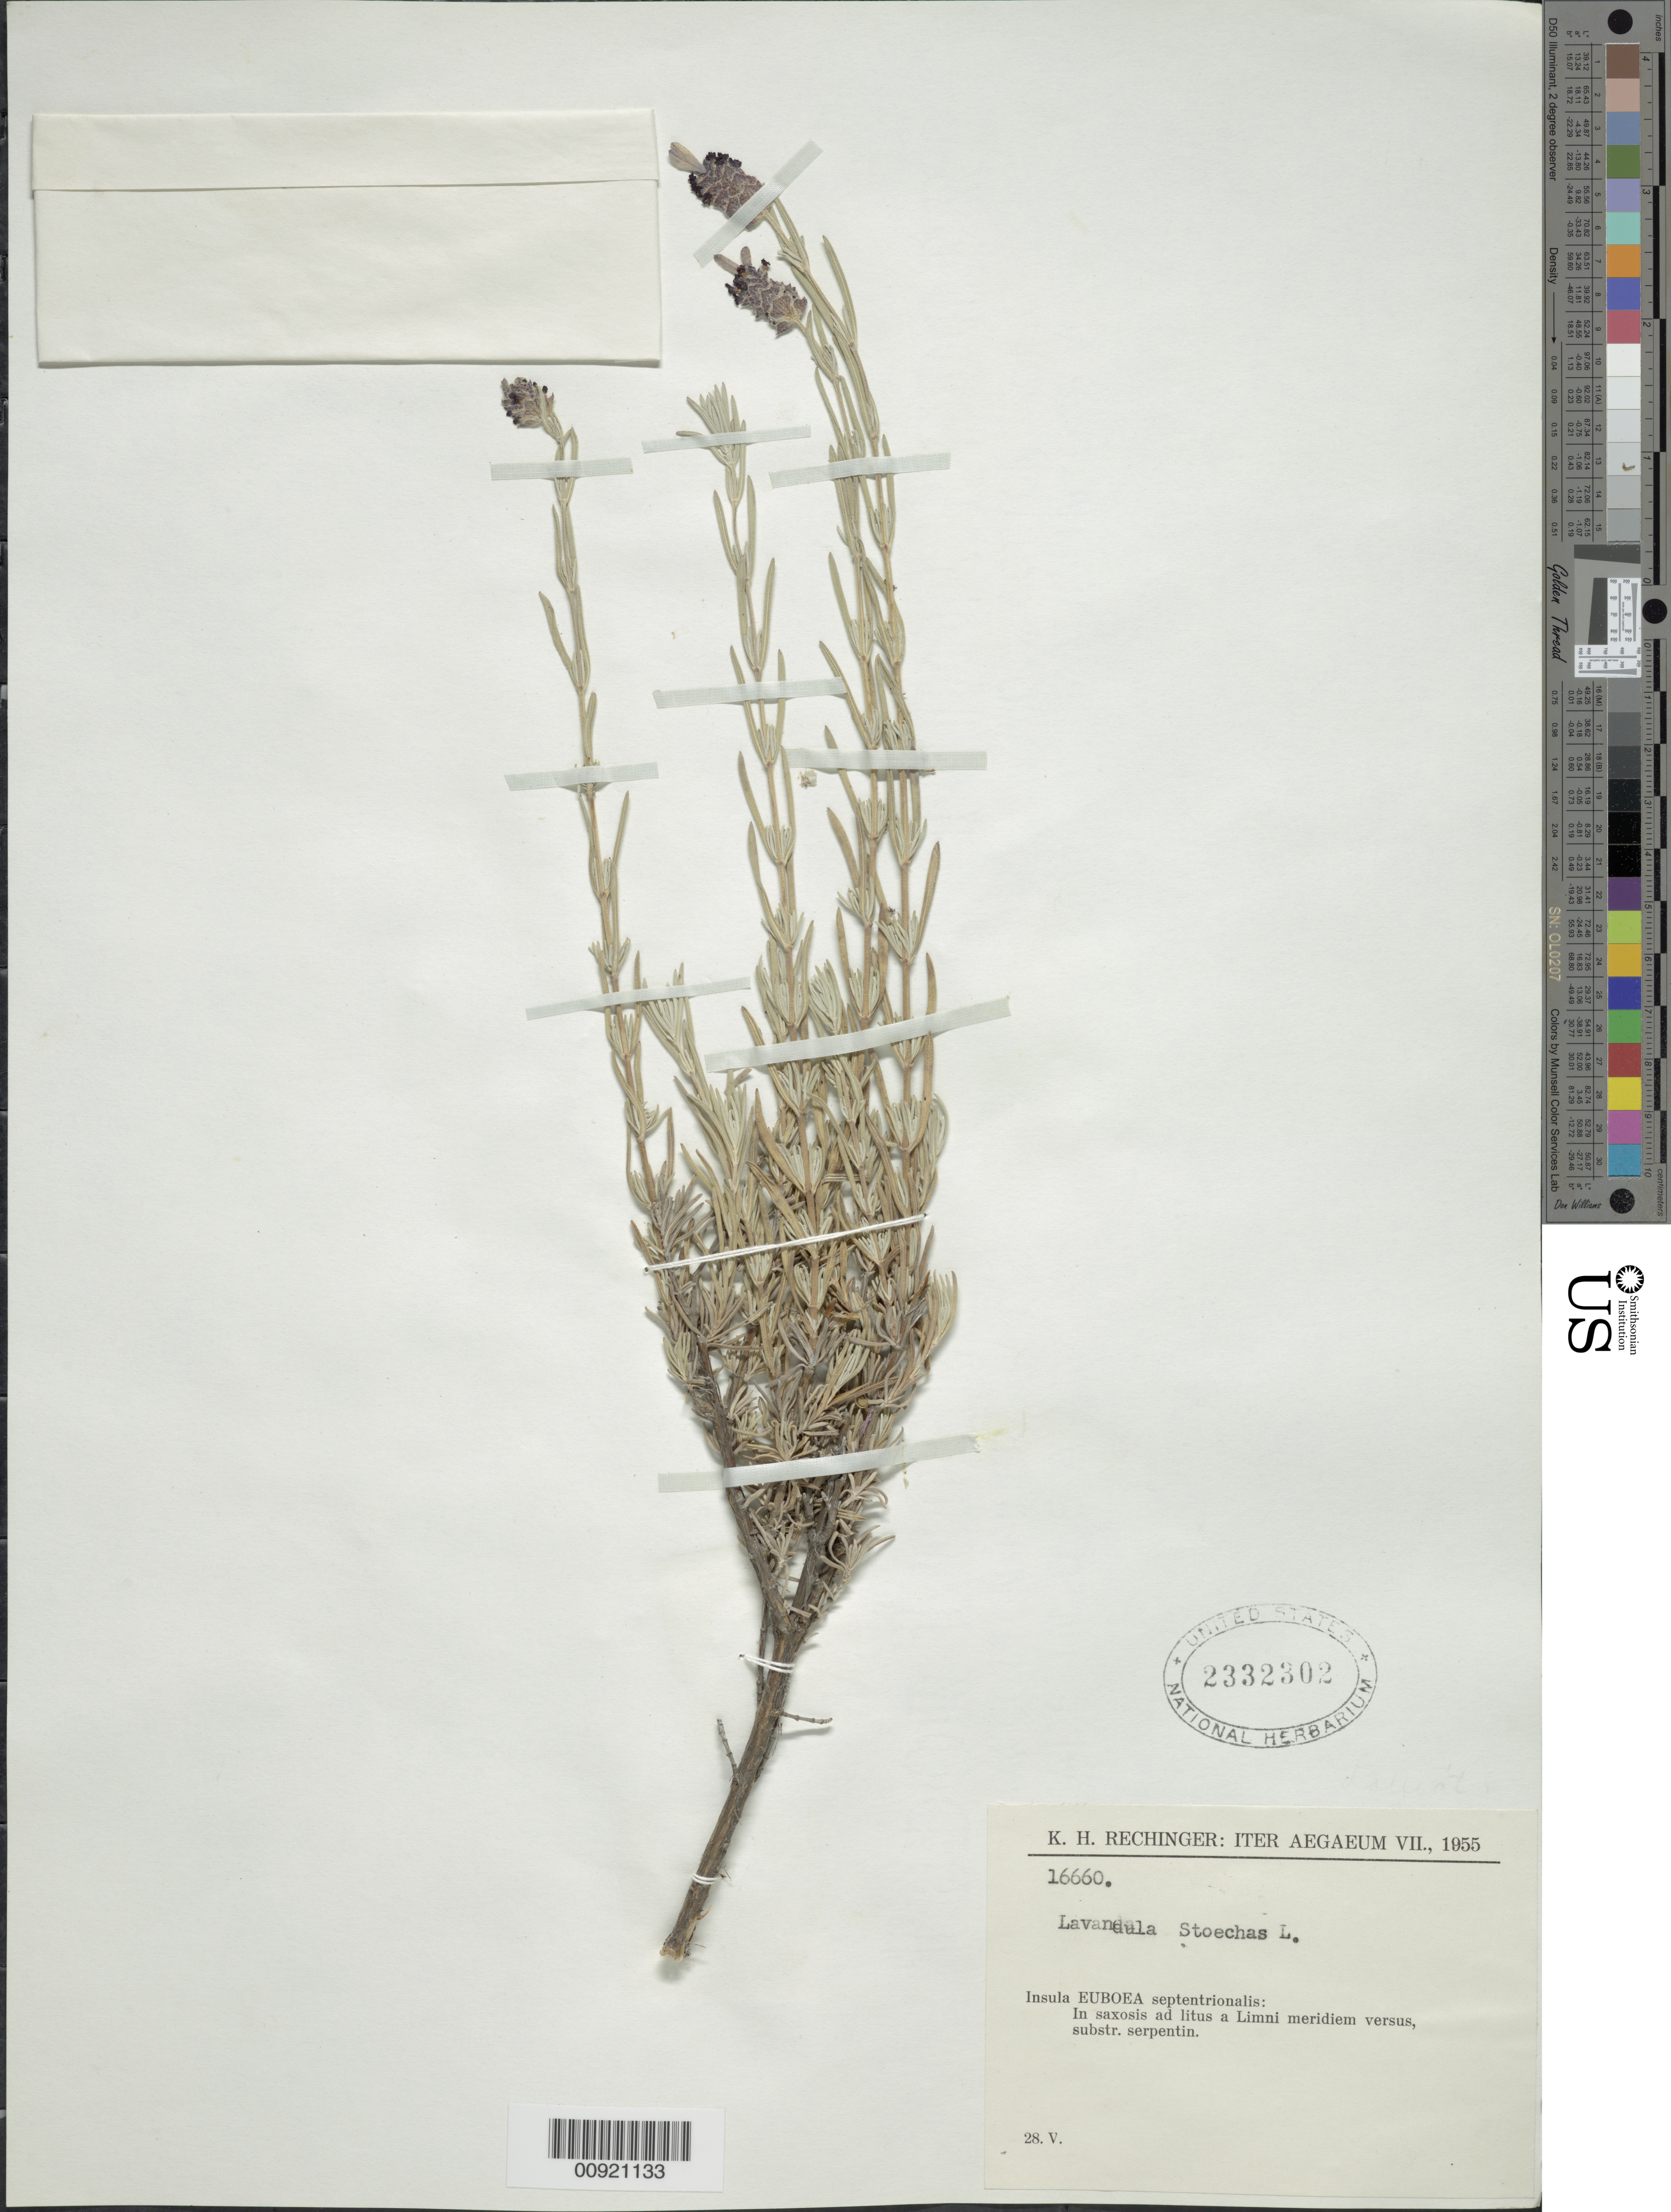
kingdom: Plantae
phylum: Tracheophyta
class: Magnoliopsida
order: Lamiales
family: Lamiaceae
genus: Lavandula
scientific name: Lavandula stoechas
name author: L.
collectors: K. H. Rechinger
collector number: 16660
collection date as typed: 28 May 1955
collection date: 1955-05-28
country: Greece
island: Euboea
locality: Insula euboea septentrionalis: Insaxosis ad litus a Limni meridiem versus, substr. Serpentin.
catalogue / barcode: US 2332302